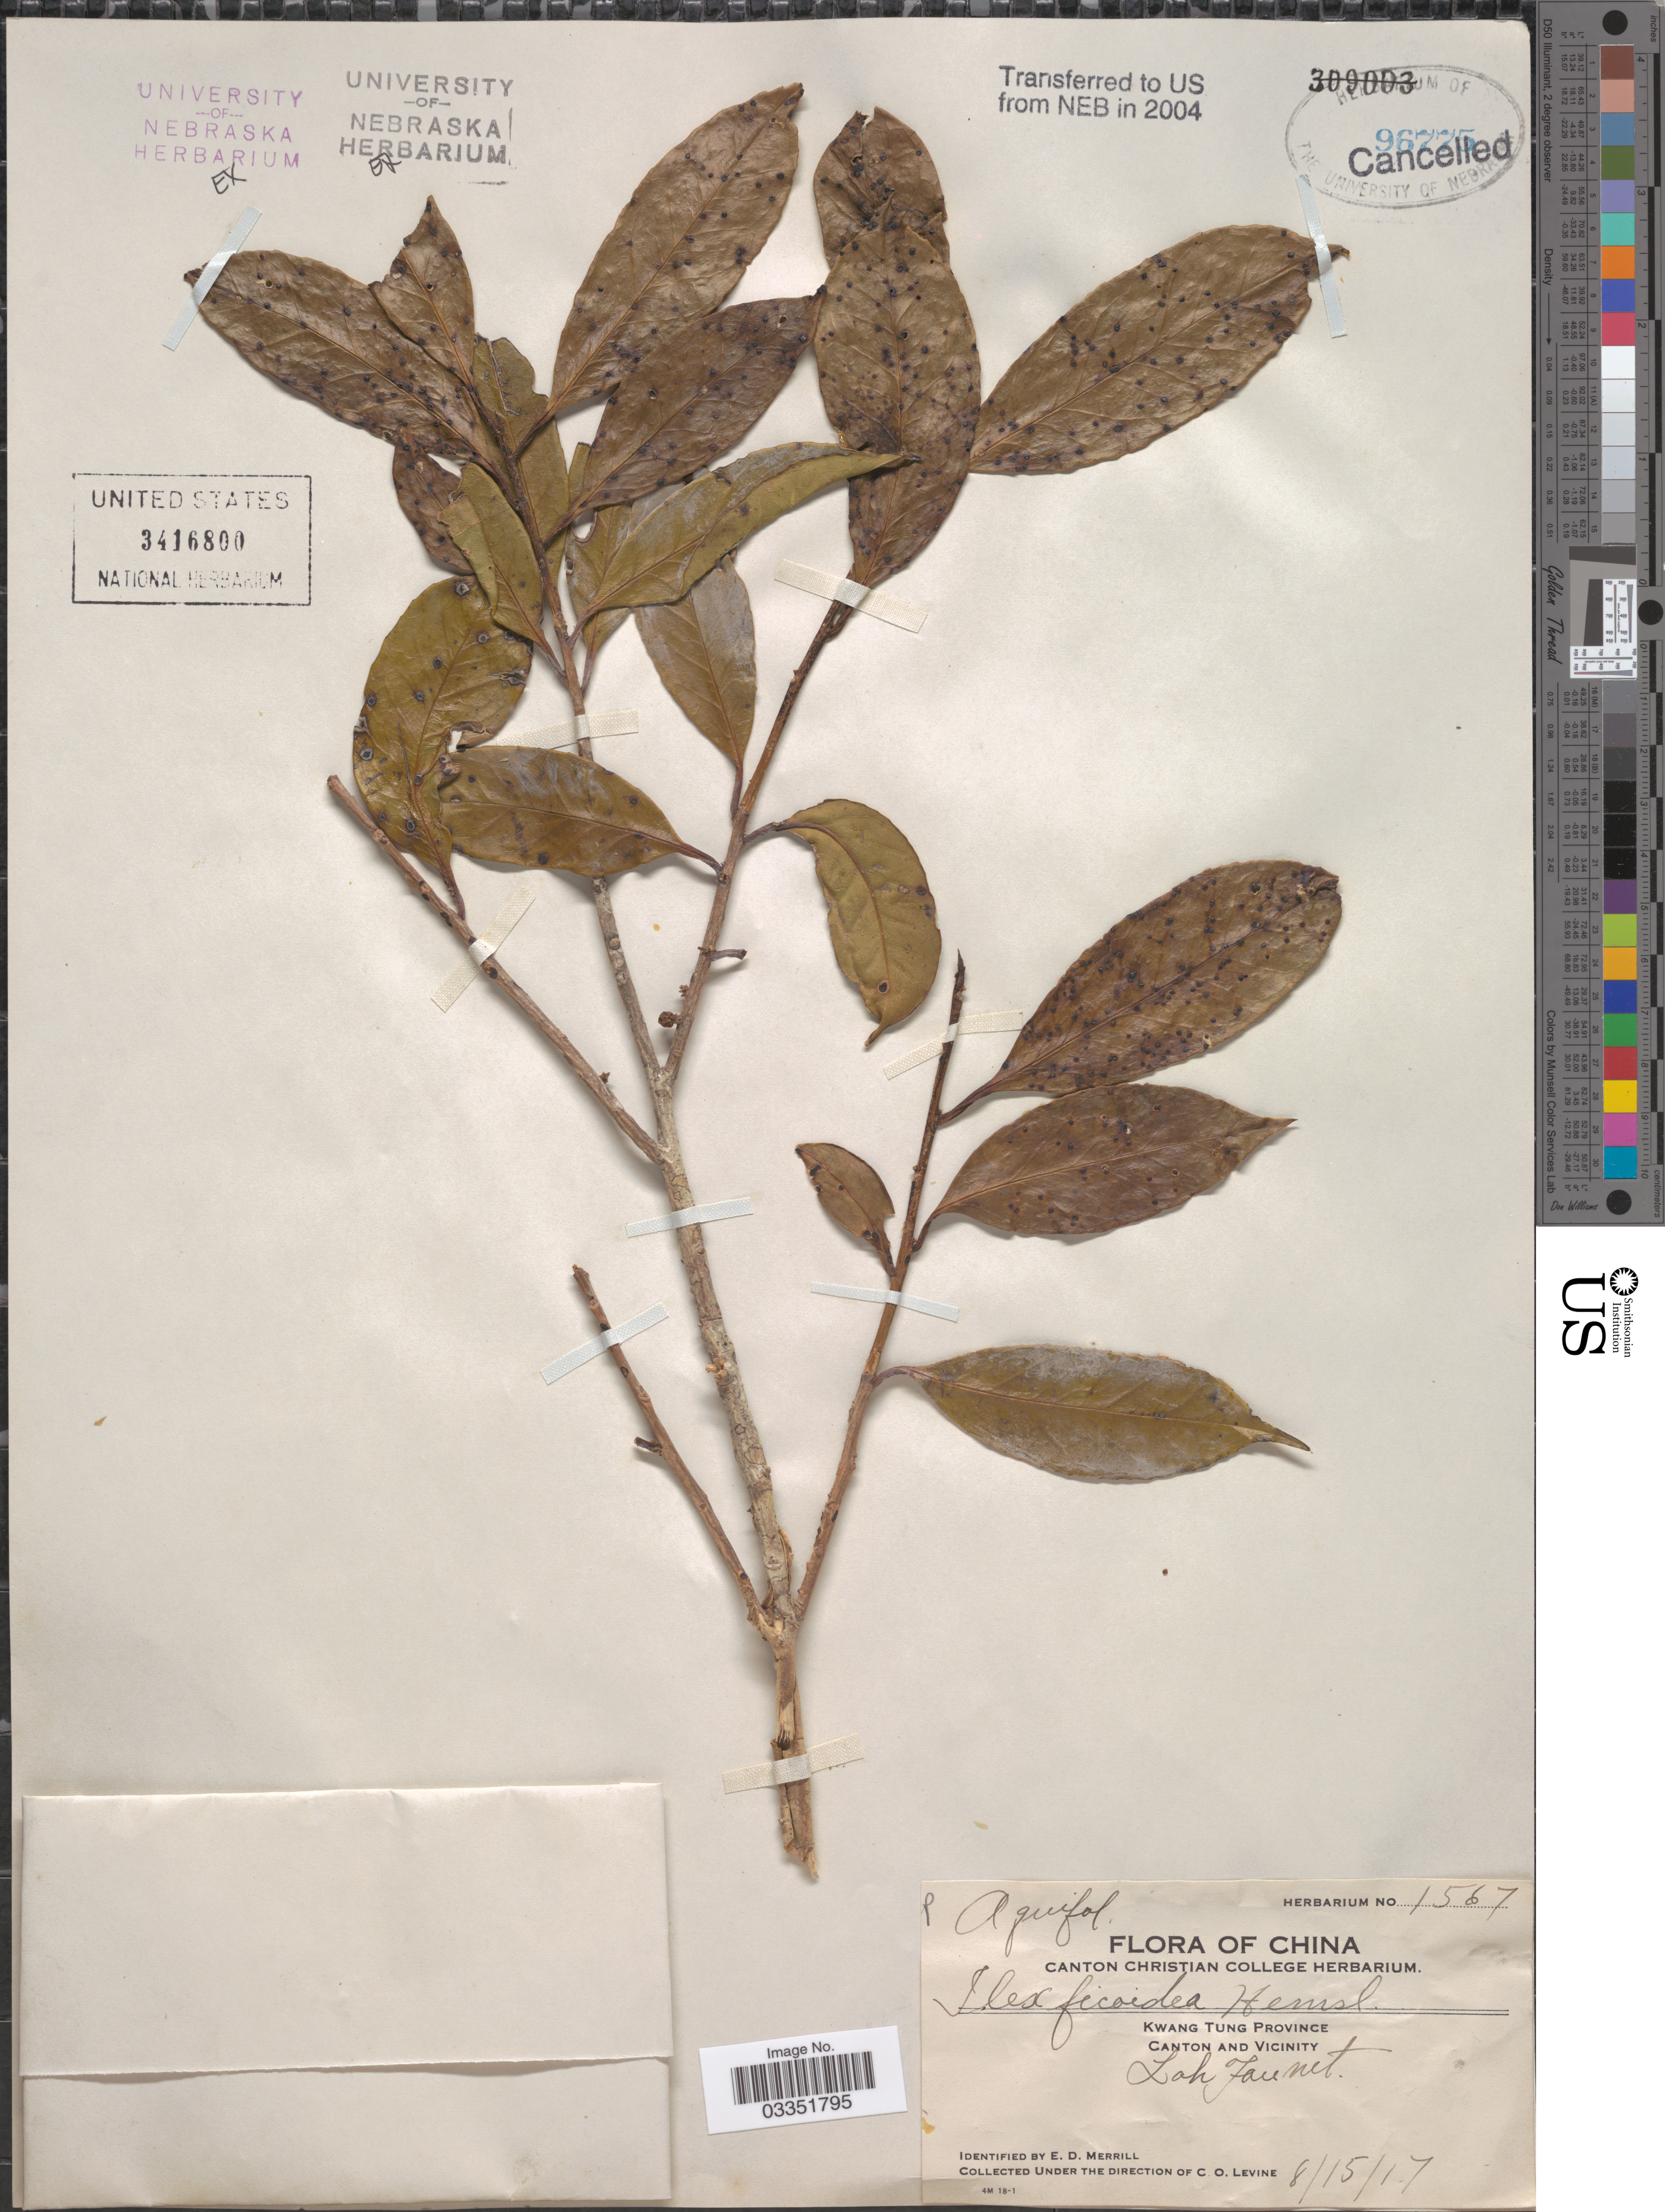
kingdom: Plantae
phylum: Tracheophyta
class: Magnoliopsida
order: Aquifoliales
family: Aquifoliaceae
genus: Ilex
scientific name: Ilex ficoidea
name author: Hemsl.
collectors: C. O. Levine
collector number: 1567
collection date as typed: Transcribed d/m/y: 15/8/17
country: China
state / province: Guangdong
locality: Kwang Tung Province. Canton and vicinity. Loh Fau Mt.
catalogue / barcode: US 3416800